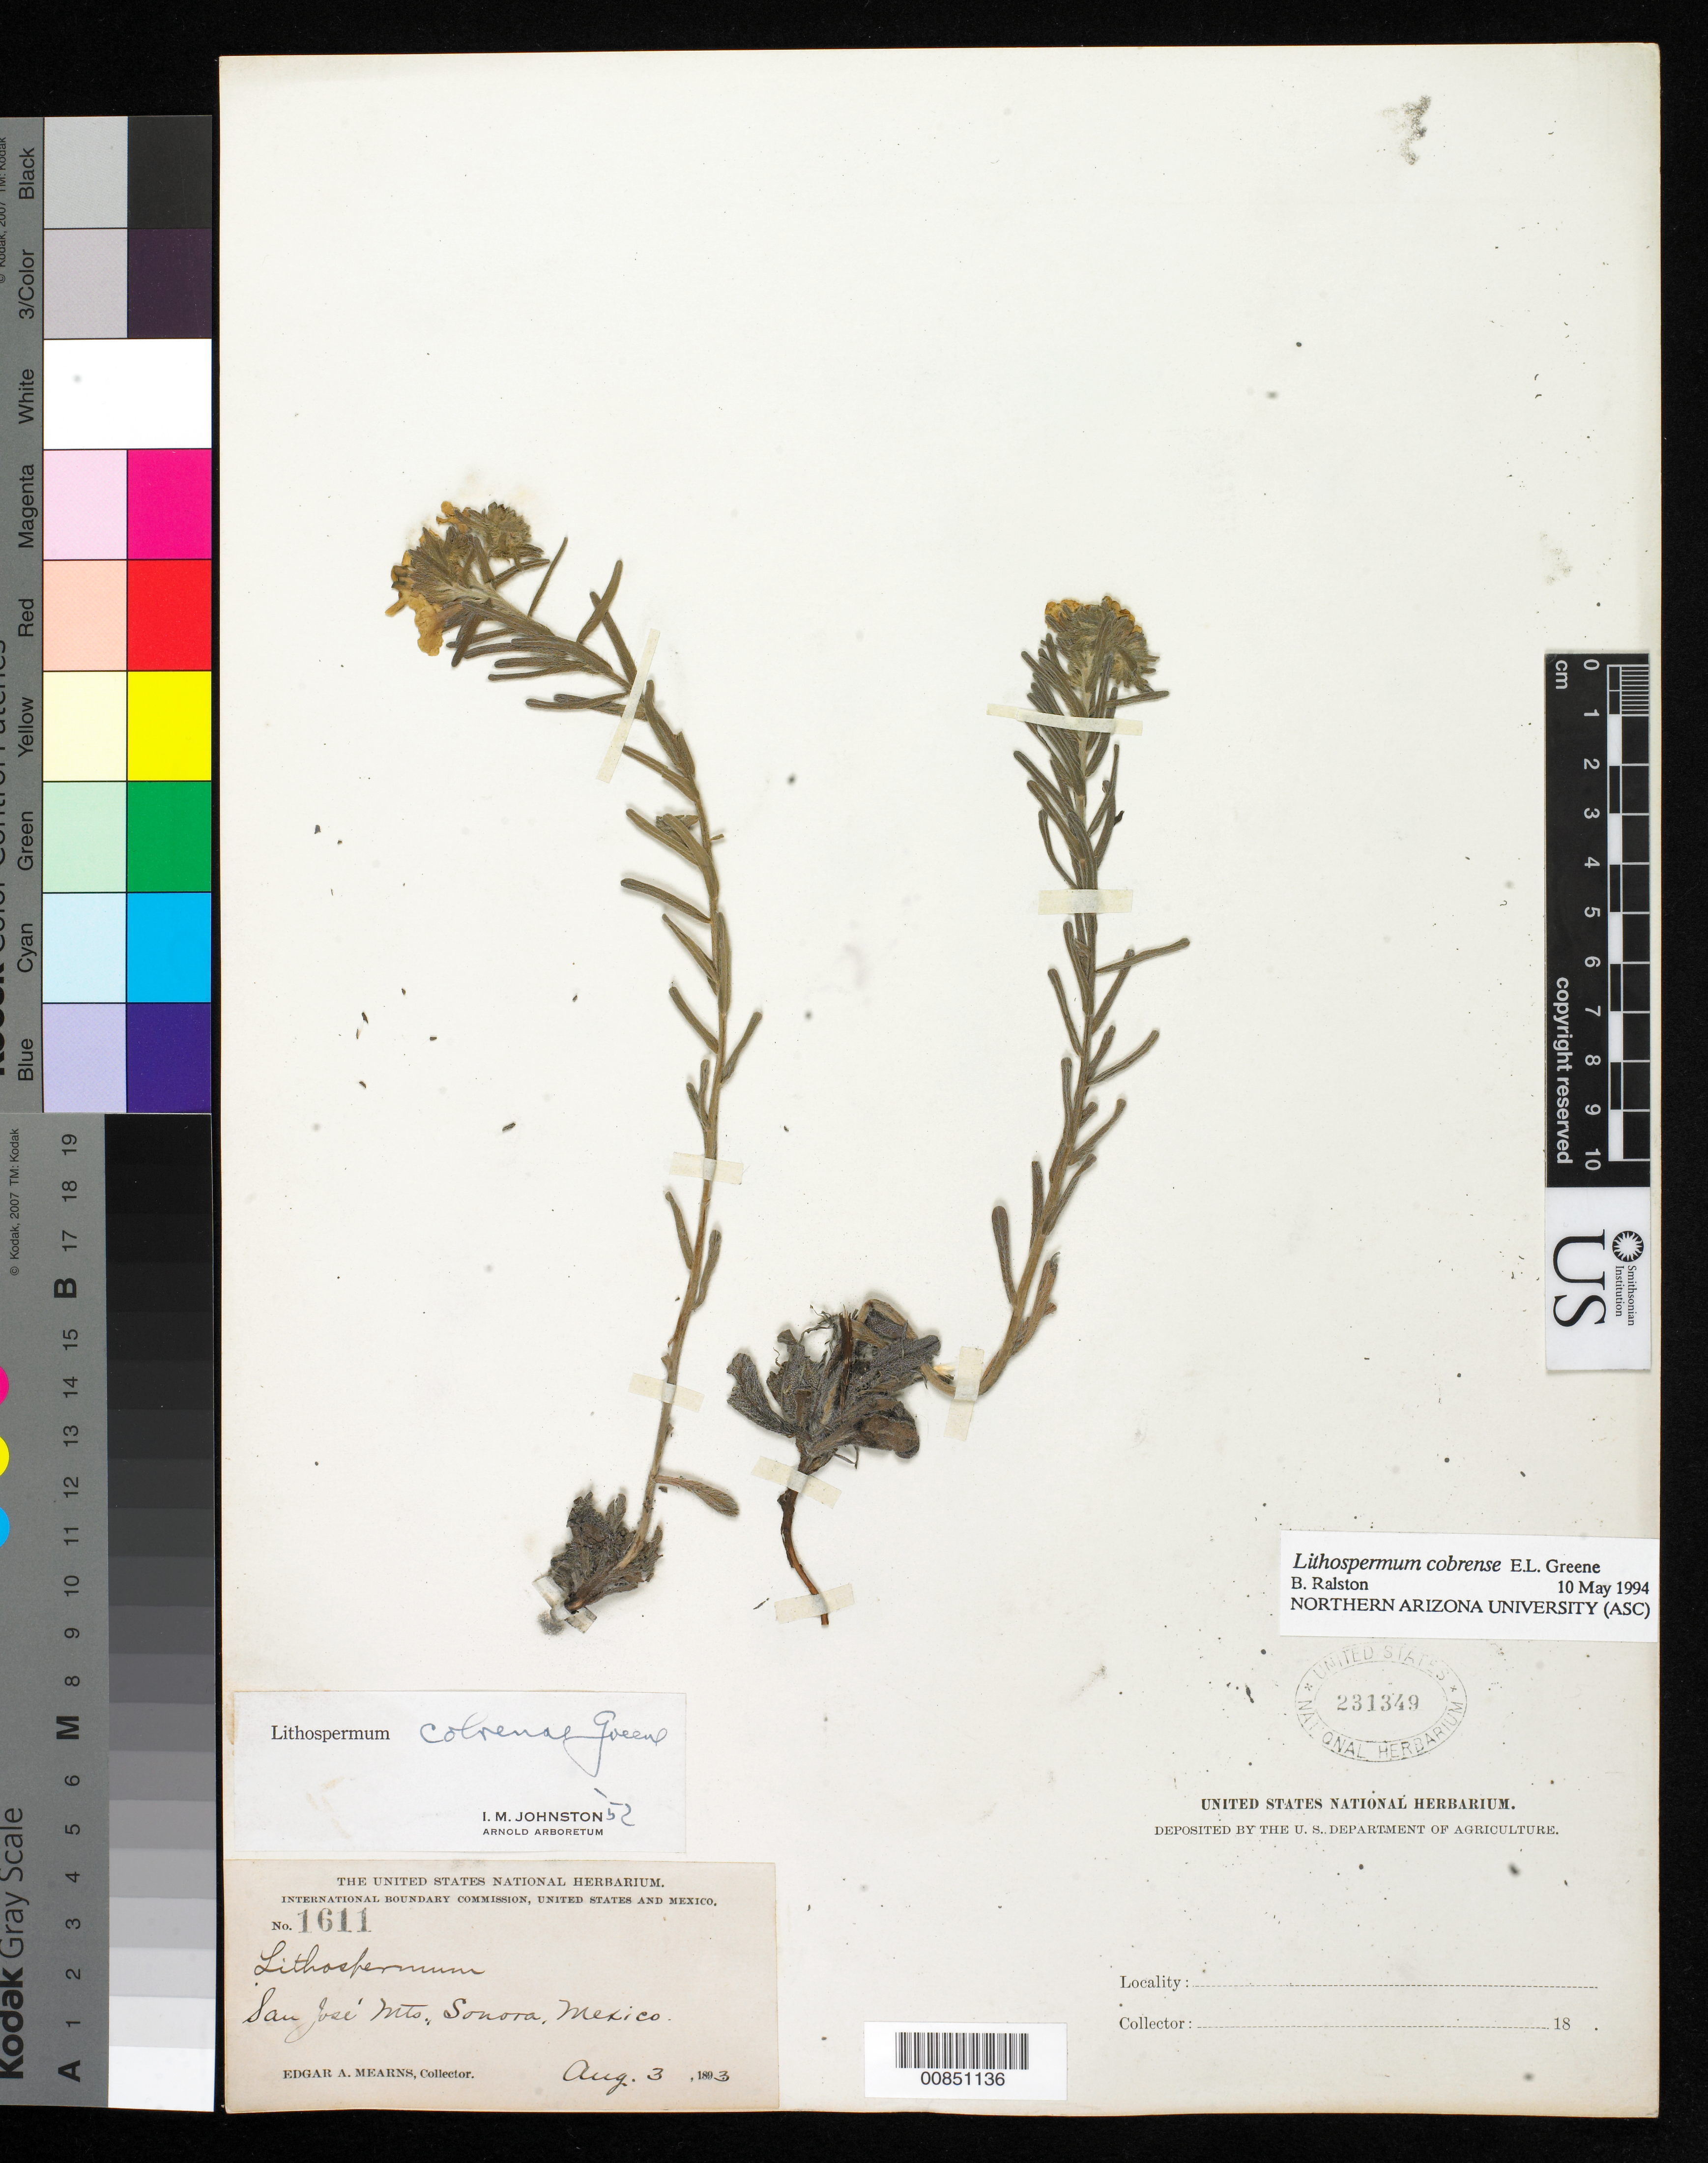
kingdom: Plantae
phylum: Tracheophyta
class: Magnoliopsida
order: Boraginales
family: Boraginaceae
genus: Lithospermum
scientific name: Lithospermum cobrense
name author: Greene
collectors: E. A. Mearns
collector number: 1611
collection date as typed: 03 Aug 1893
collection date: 1893-08-03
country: Mexico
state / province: Sonora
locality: San José Mts., Sonora.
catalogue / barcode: US 231349